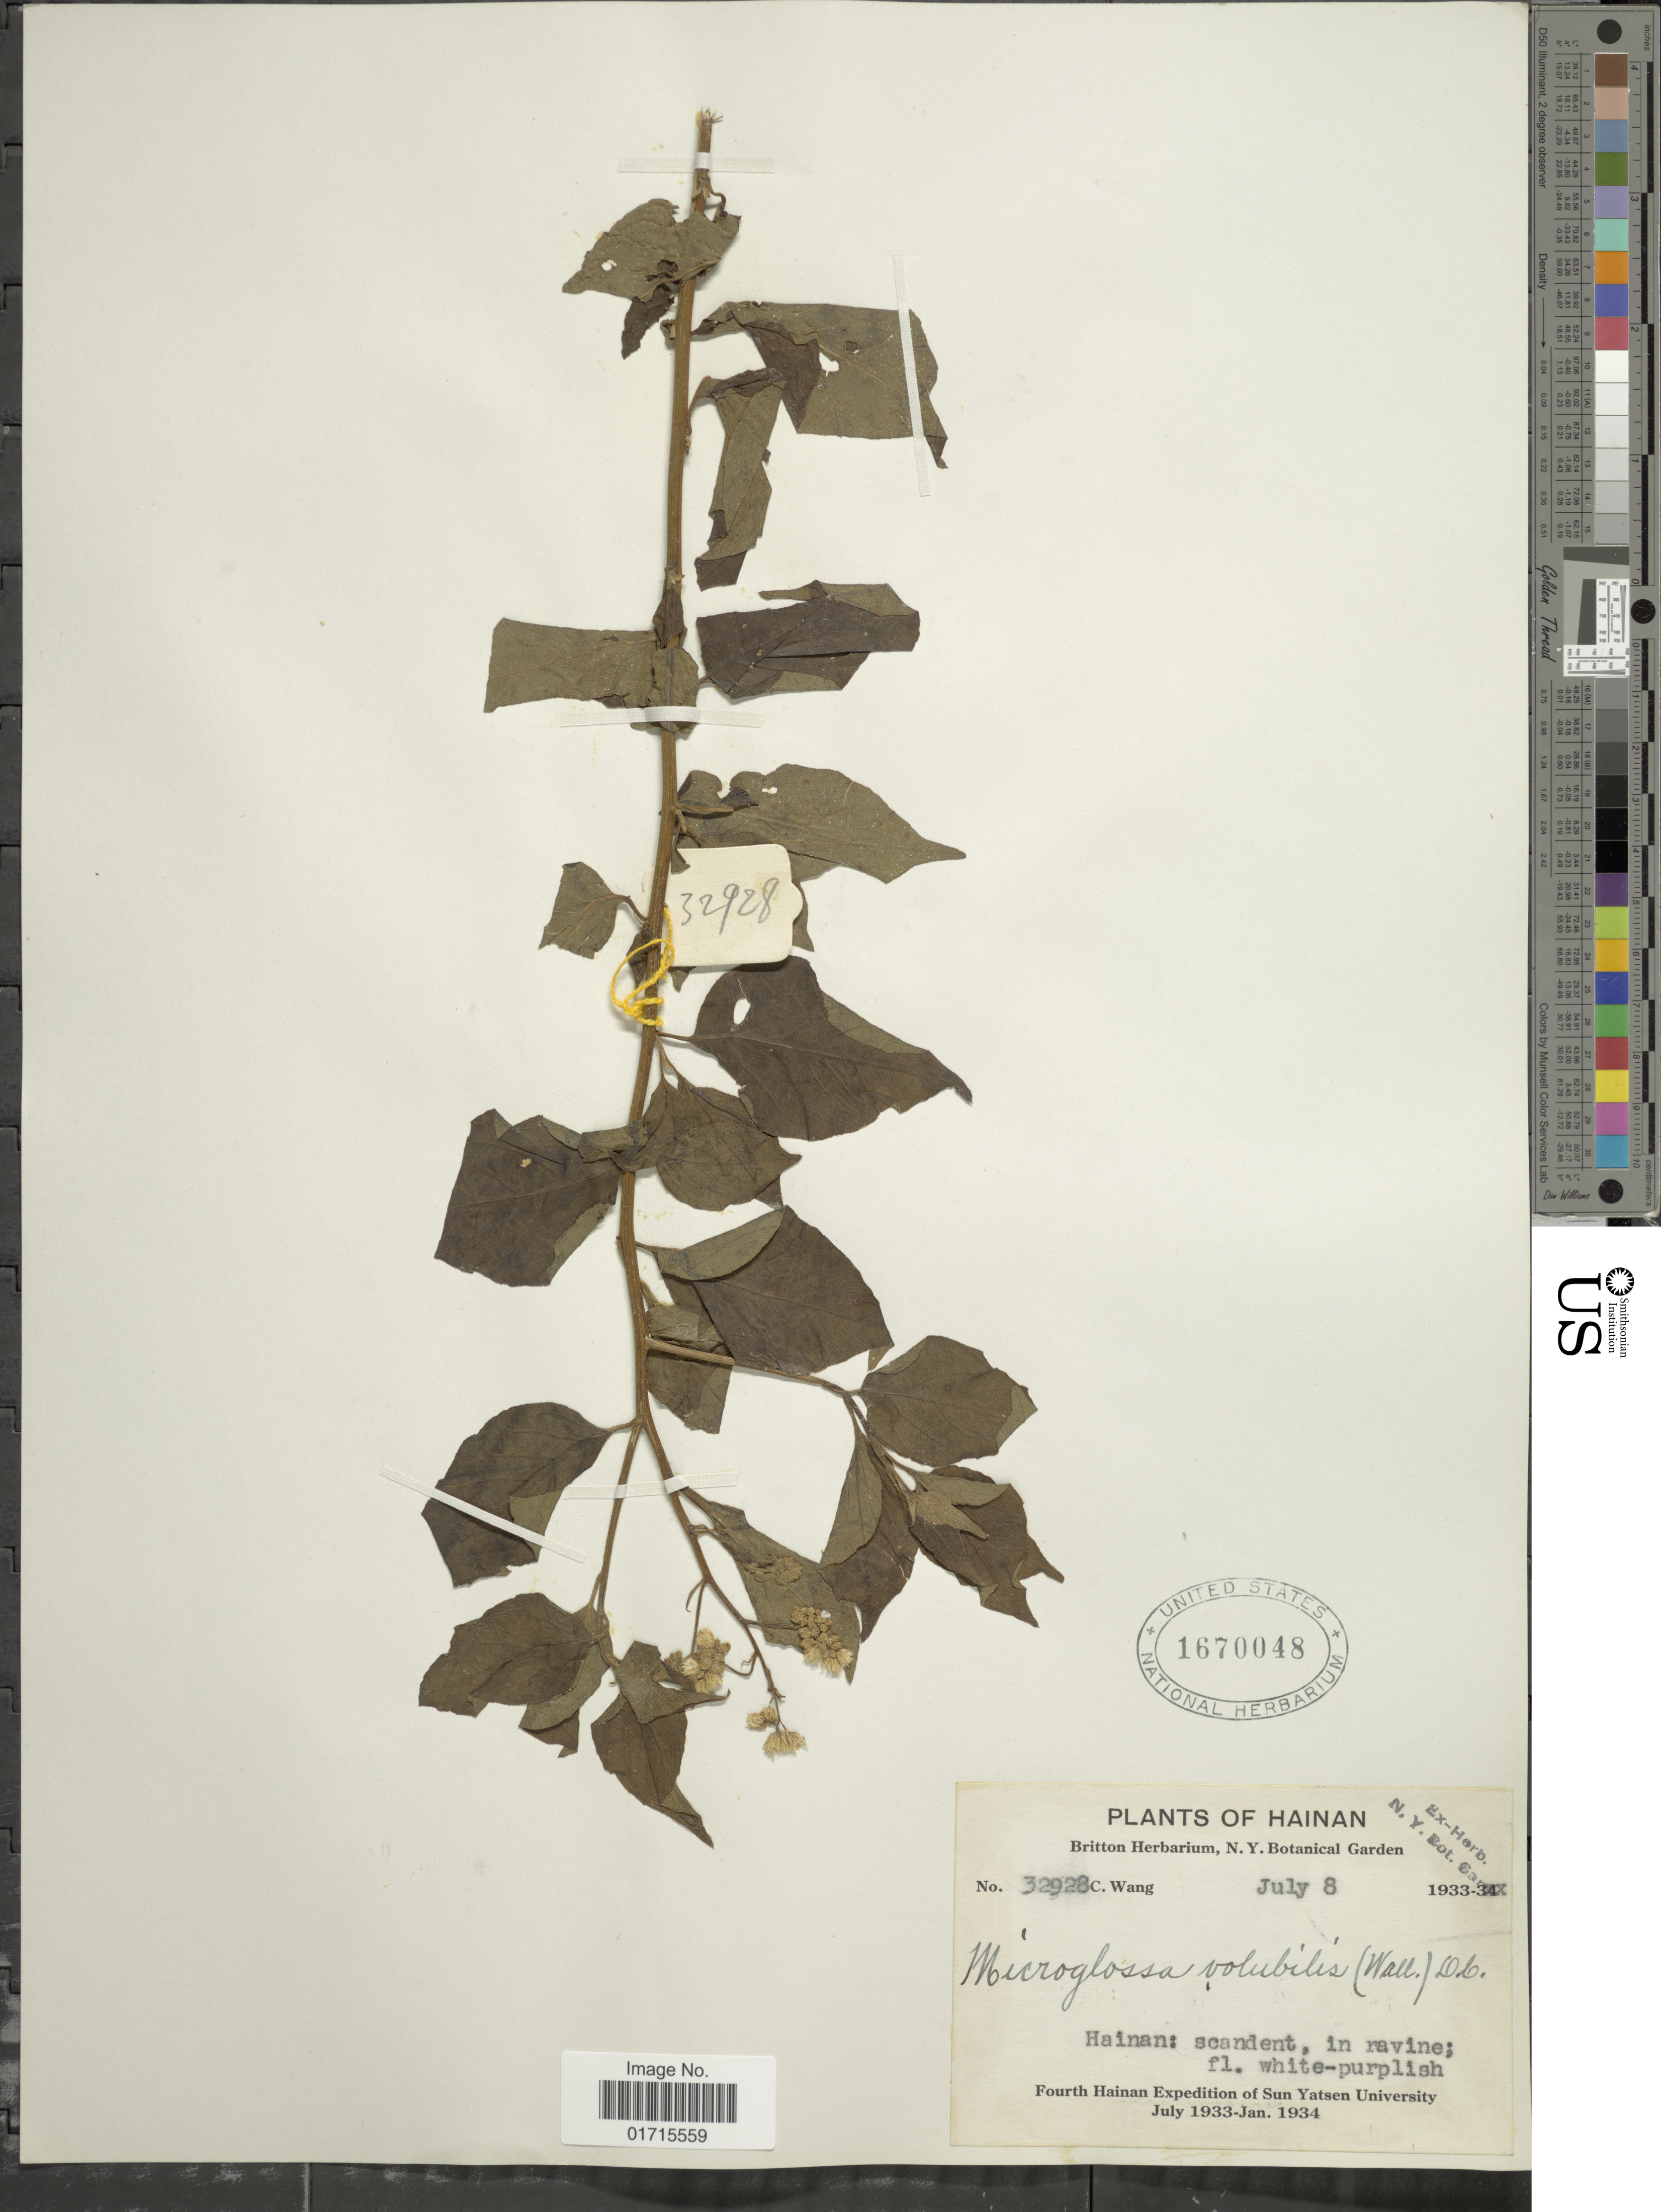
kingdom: Plantae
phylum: Tracheophyta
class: Magnoliopsida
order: Asterales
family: Asteraceae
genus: Microglossa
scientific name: Microglossa pyrifolia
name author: (Lam.) Kuntze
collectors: C. Wang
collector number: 32928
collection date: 1933-07-08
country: China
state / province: Hainan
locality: Hainan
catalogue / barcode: US 1670048